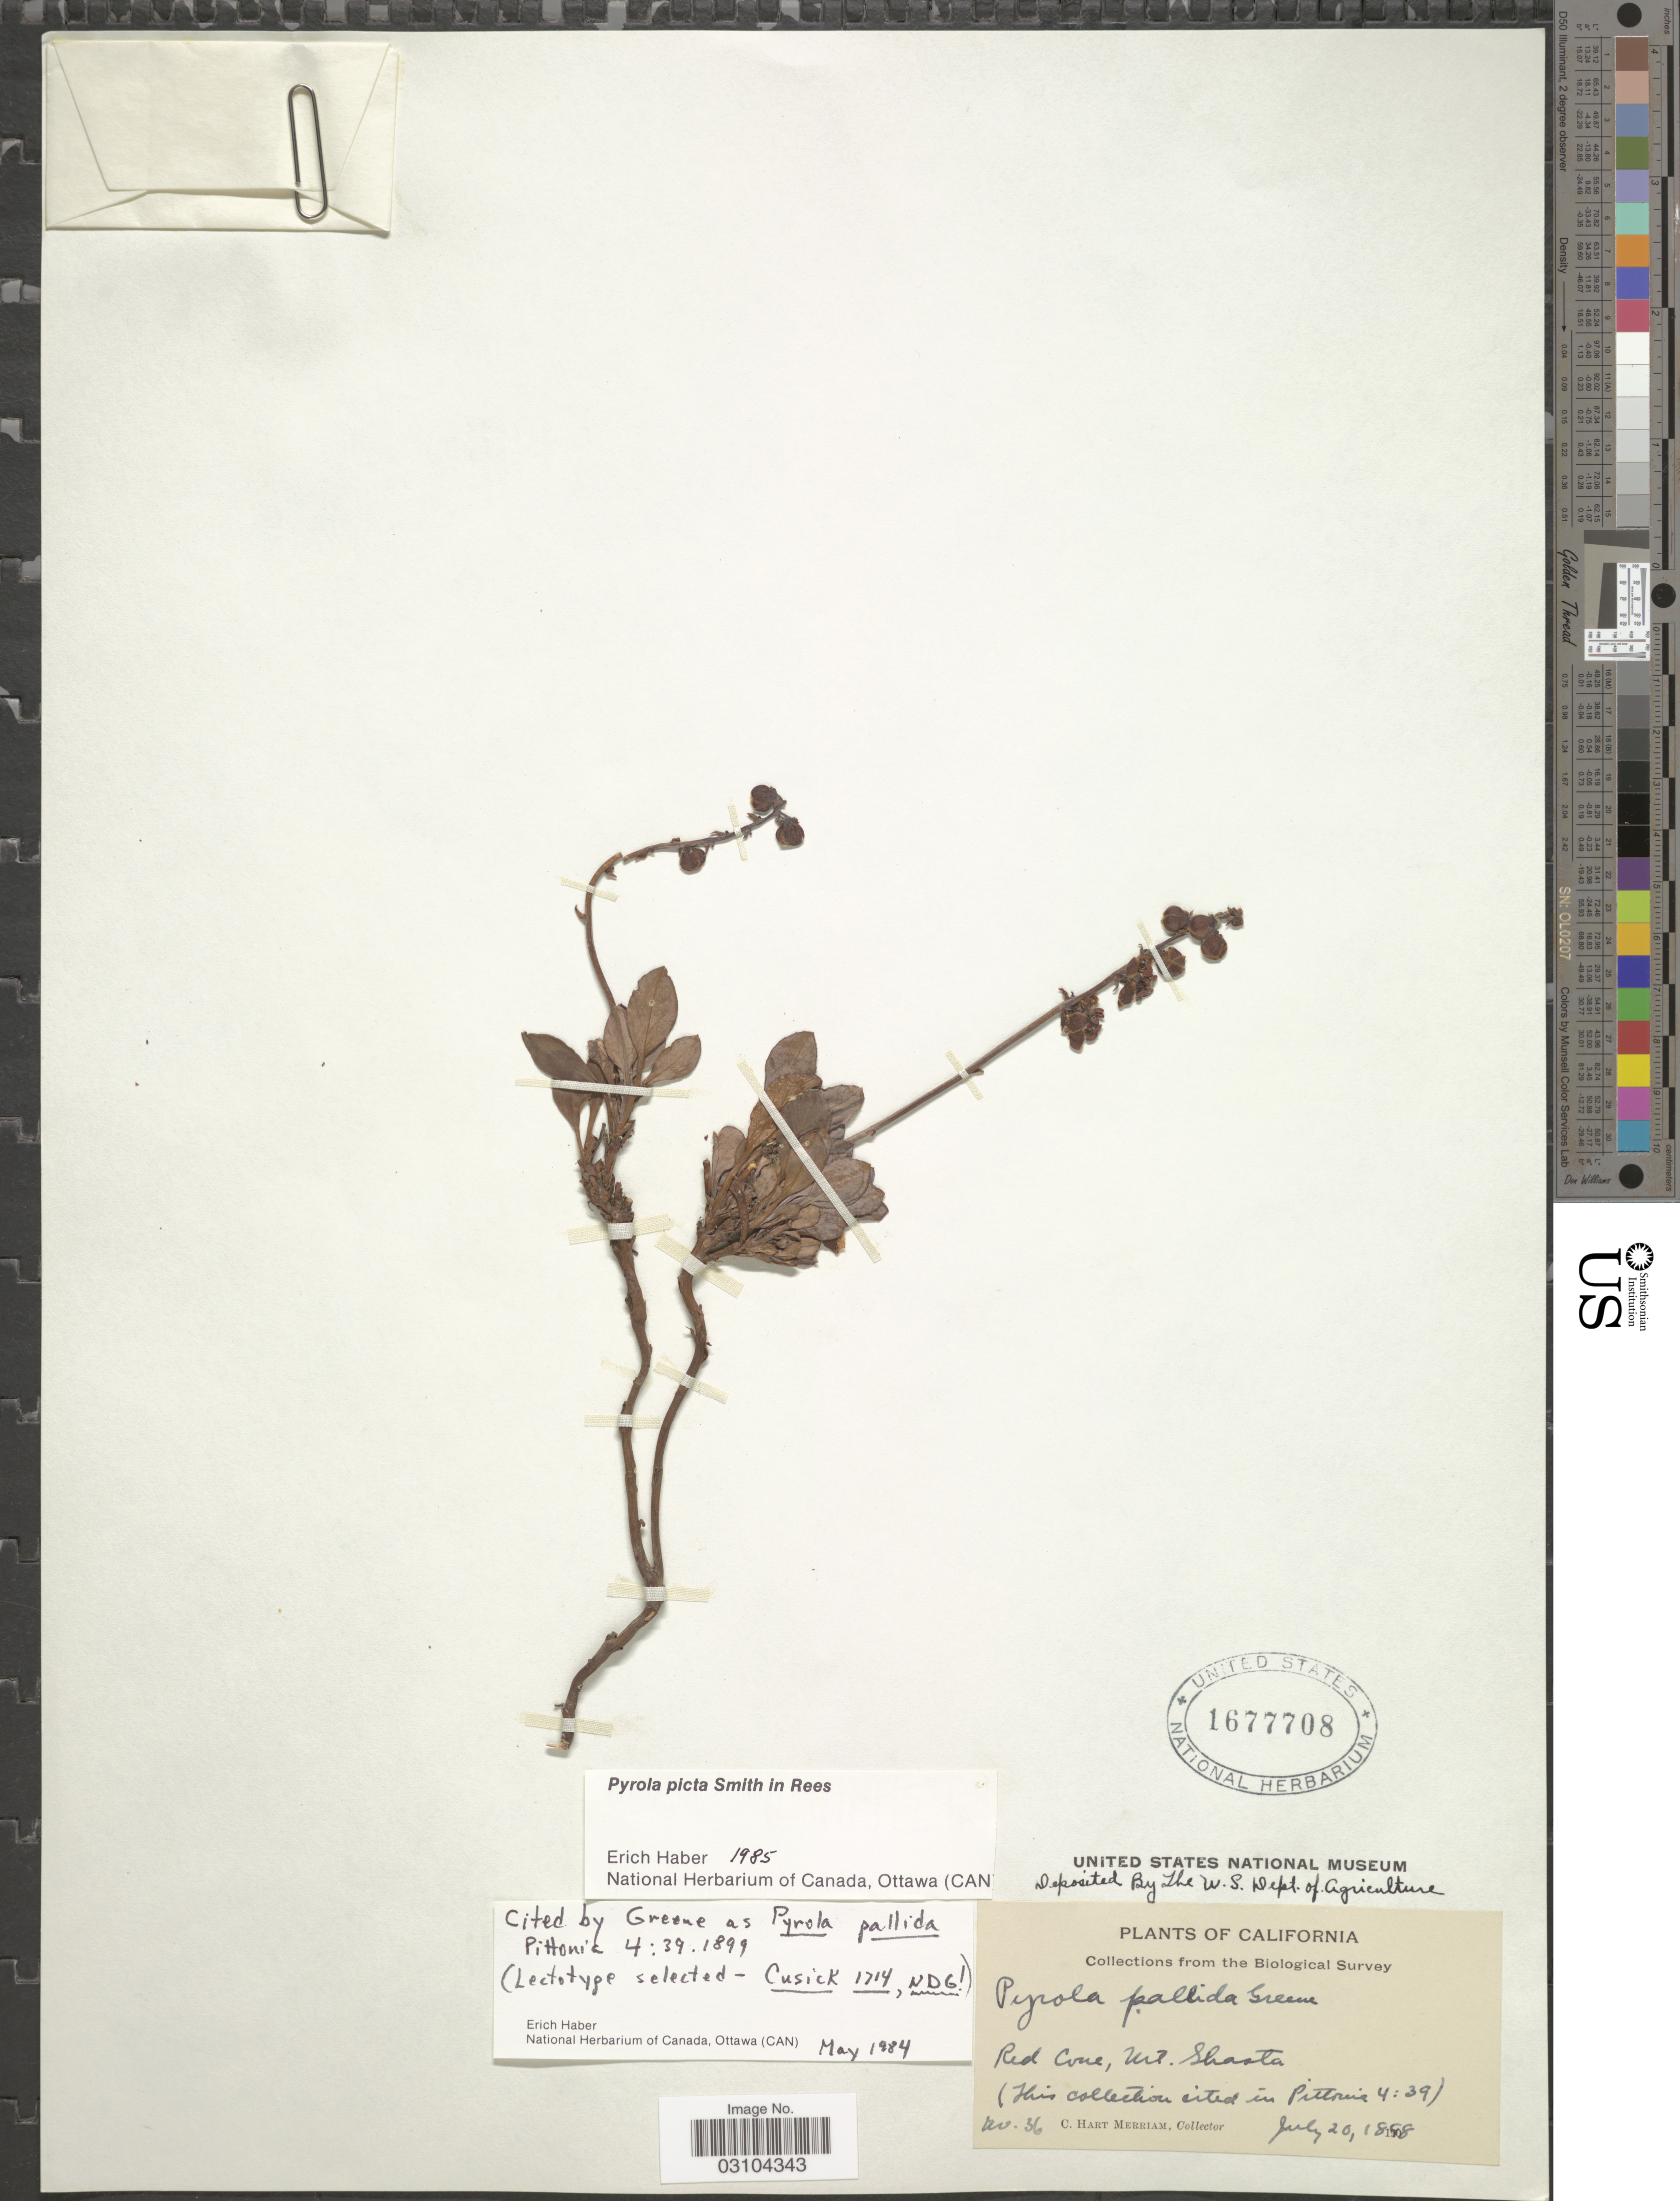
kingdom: Plantae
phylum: Tracheophyta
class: Magnoliopsida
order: Ericales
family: Ericaceae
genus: Pyrola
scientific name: Pyrola picta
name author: Sm. in Rees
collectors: C. Merriam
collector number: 36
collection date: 1858-07-20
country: United States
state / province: California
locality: Red Cone, Mt. Shasta.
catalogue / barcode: US 1677708